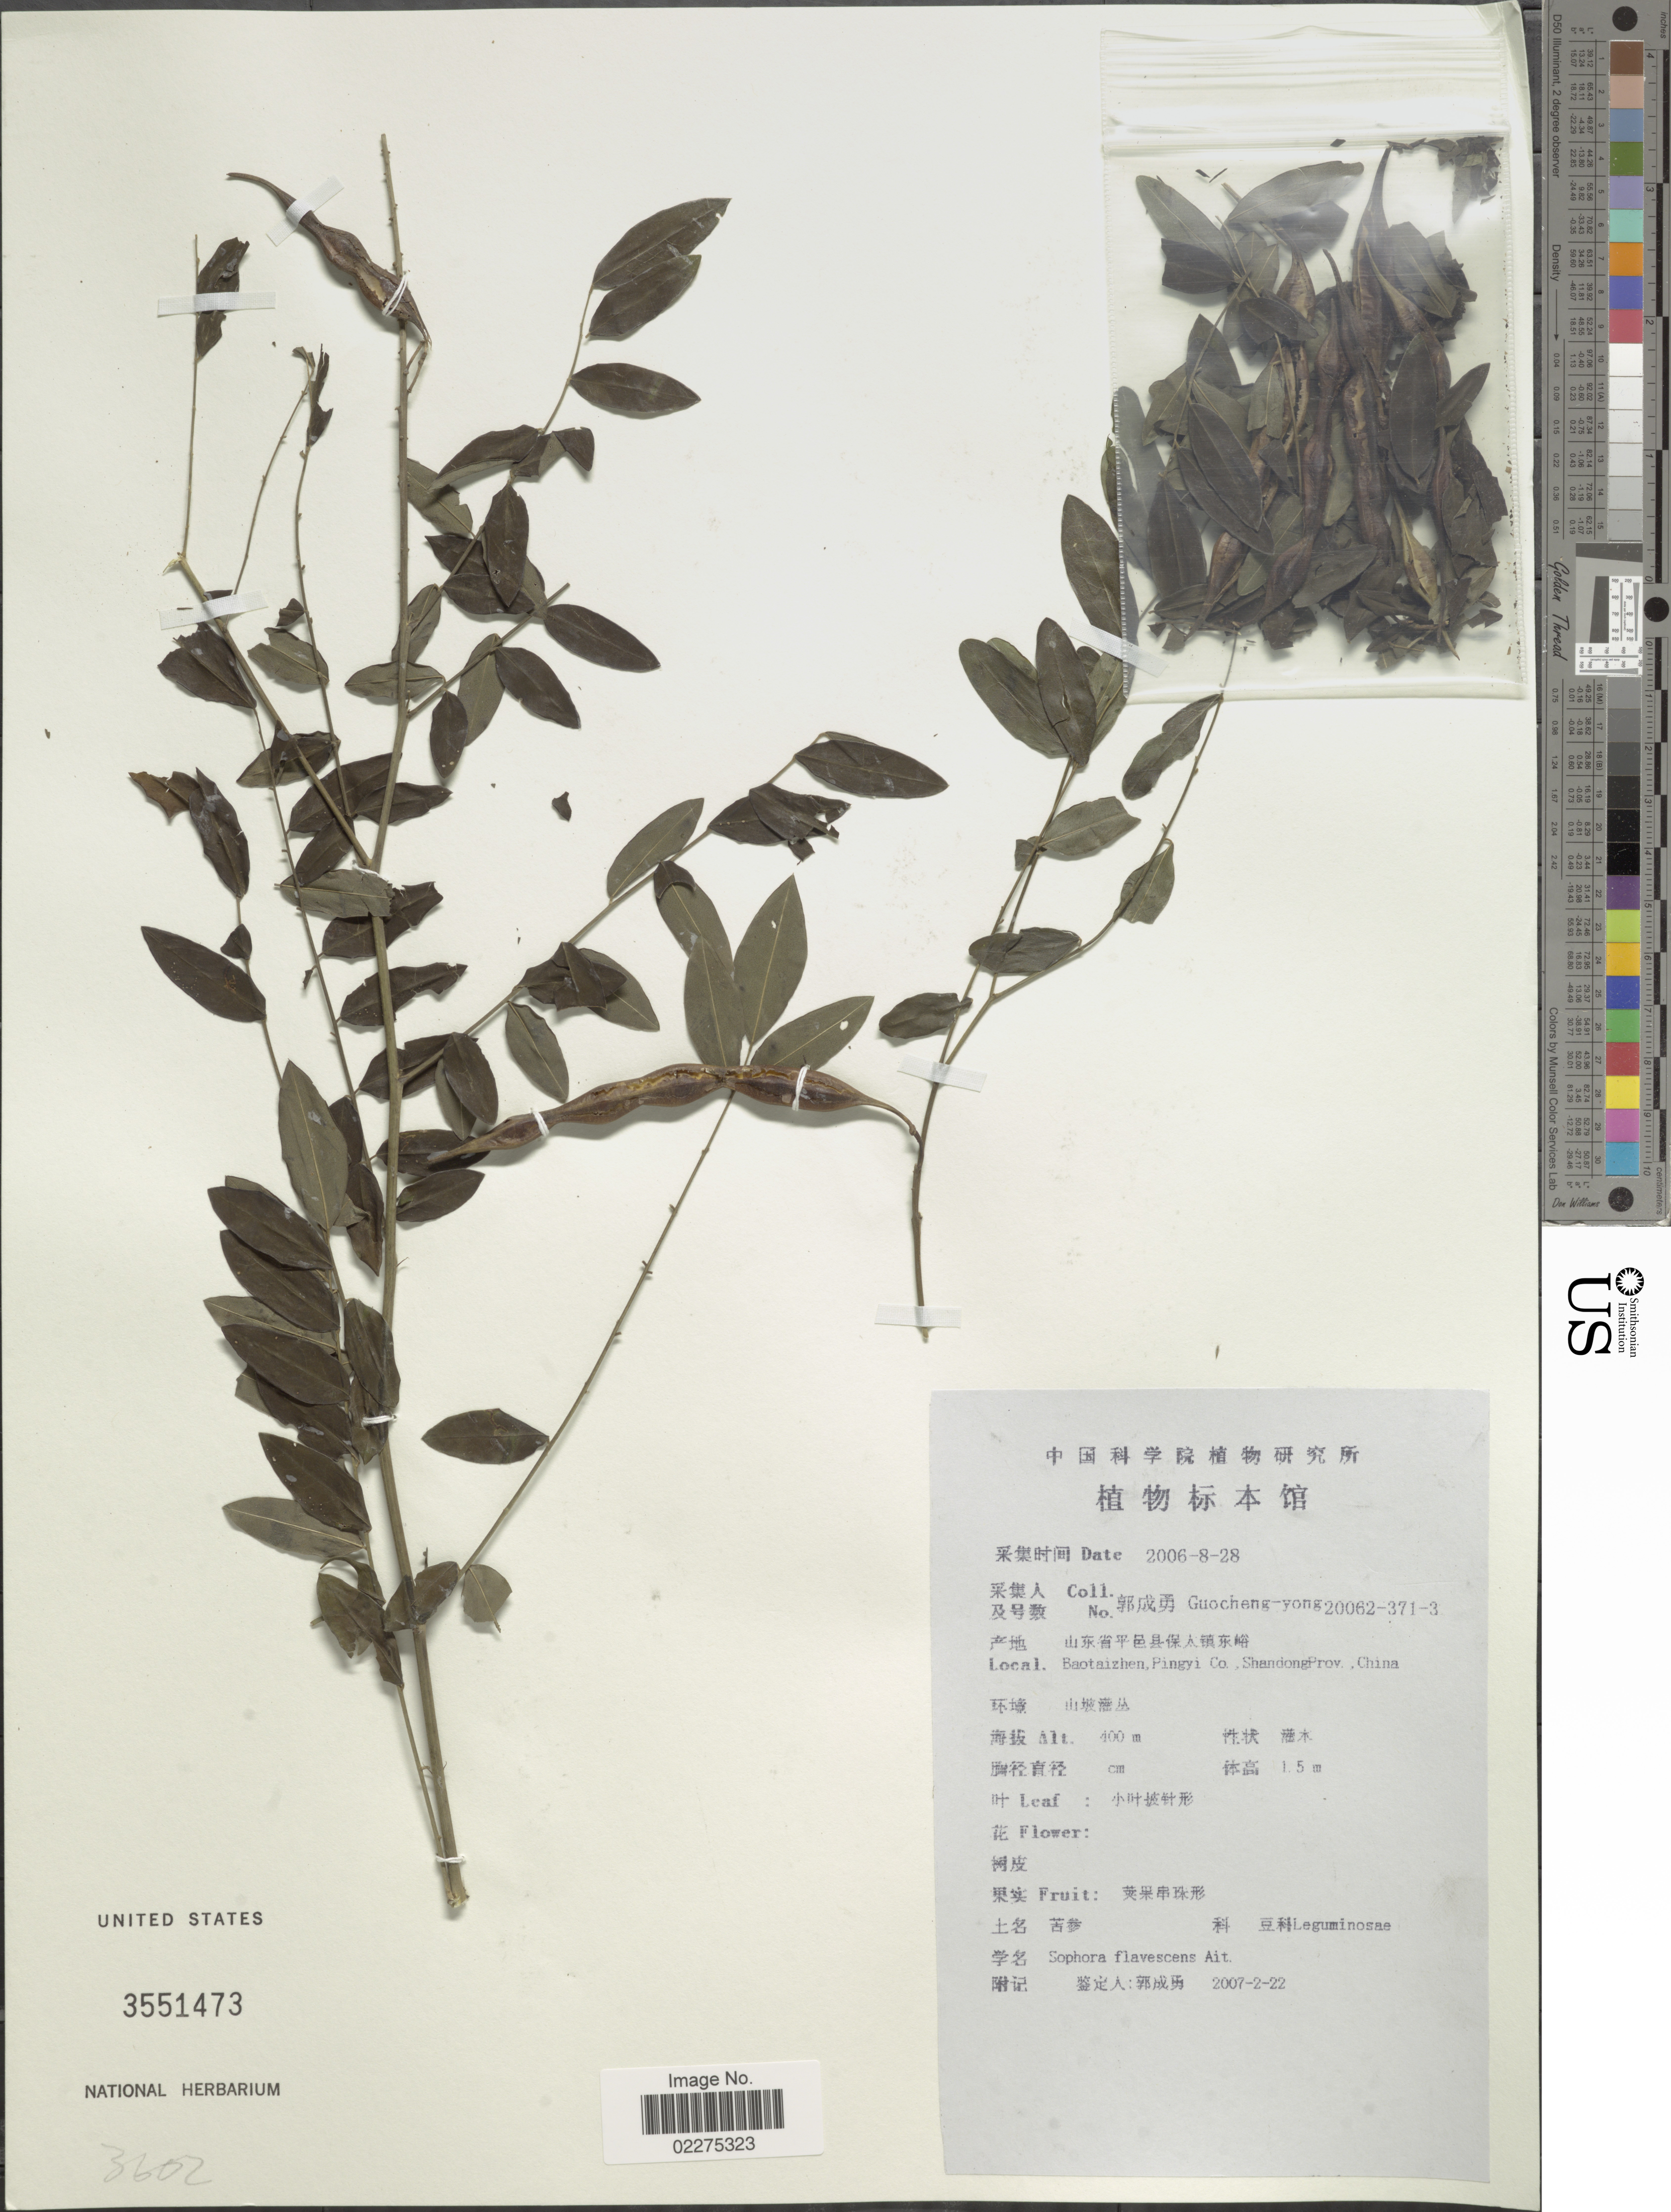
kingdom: Plantae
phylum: Tracheophyta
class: Magnoliopsida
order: Fabales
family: Fabaceae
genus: Sophora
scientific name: Sophora flavescens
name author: Aiton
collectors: Guo cheng-yong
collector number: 20062-371-3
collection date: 2006-08-28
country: China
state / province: Shandong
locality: Baotaizhen, Pingyi Co.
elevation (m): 400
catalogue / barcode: US 3551473